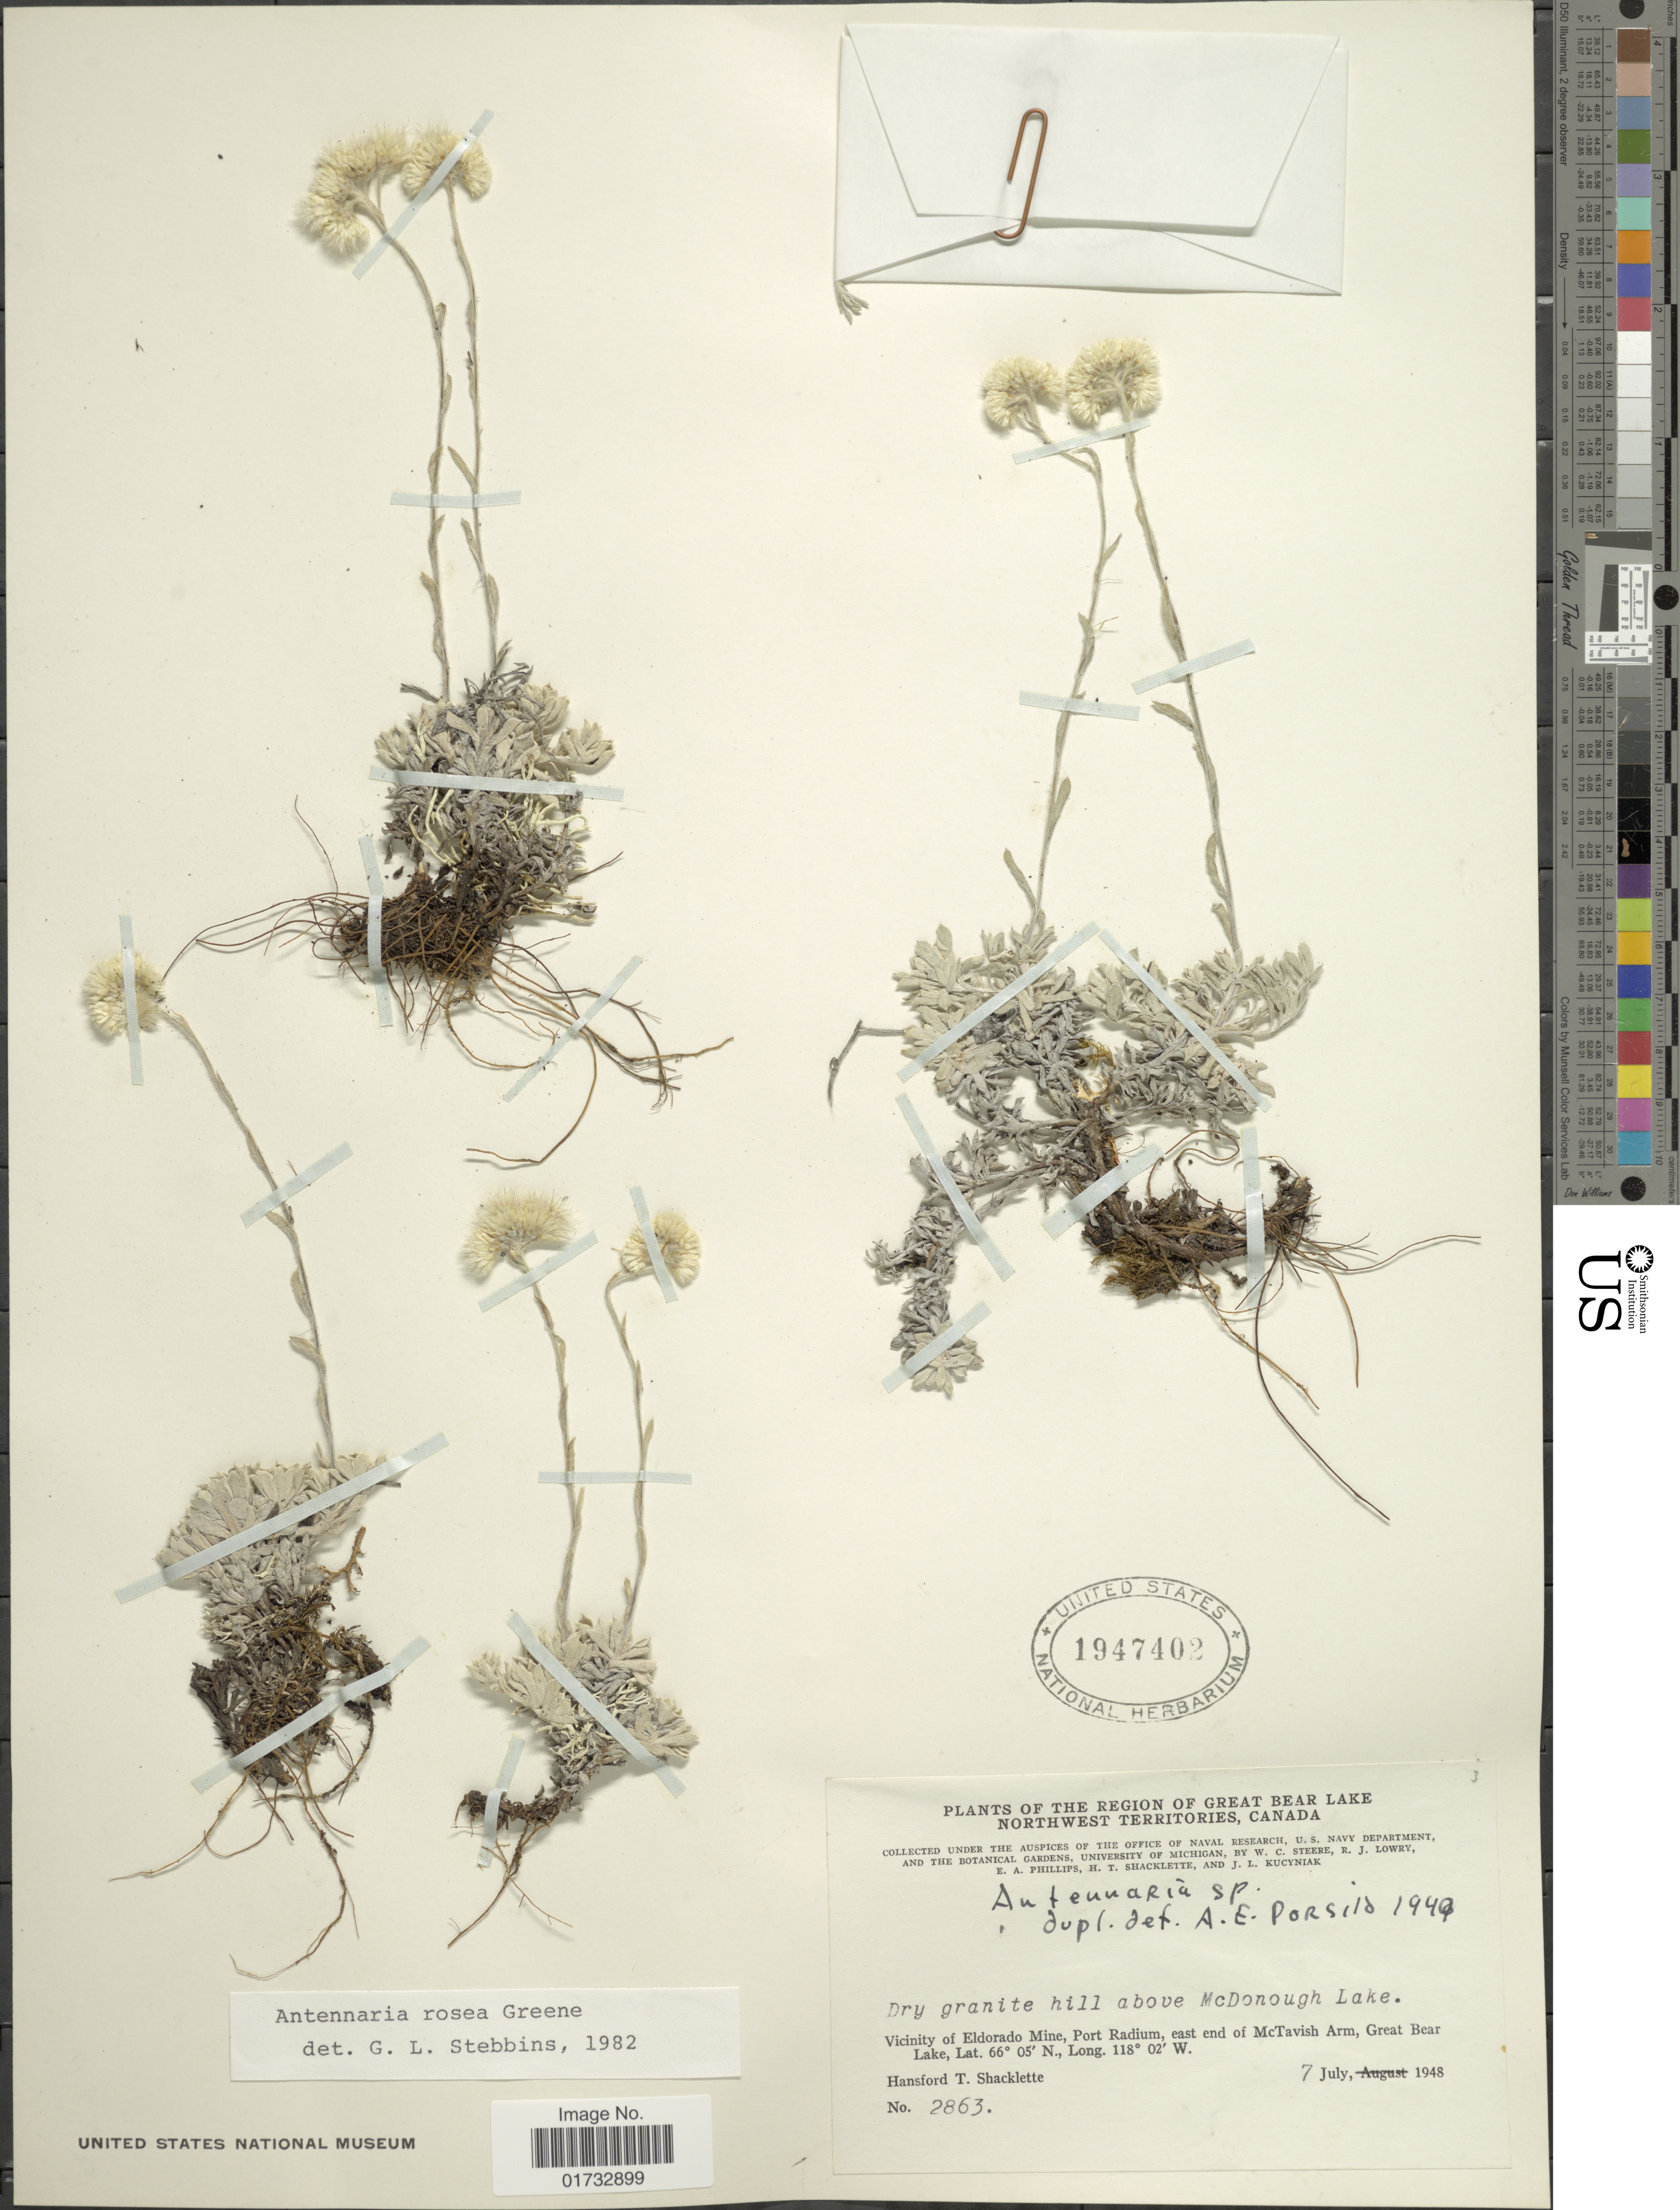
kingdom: Plantae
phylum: Tracheophyta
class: Magnoliopsida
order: Asterales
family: Asteraceae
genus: Antennaria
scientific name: Antennaria rosea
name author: Greene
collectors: H. Schacklette, W. C. Steere, R. Lowry, E. Phillips & J. Kucyniak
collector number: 2863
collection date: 1948-07-07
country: Canada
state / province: Northwest Territories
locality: Region of Great Bear Lake, dry granite hill above McDonough Lake, vicinity of Eldorado Mine, Port Radium, east end of McTavish Arm, Great Bear Lake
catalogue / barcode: US 1947402